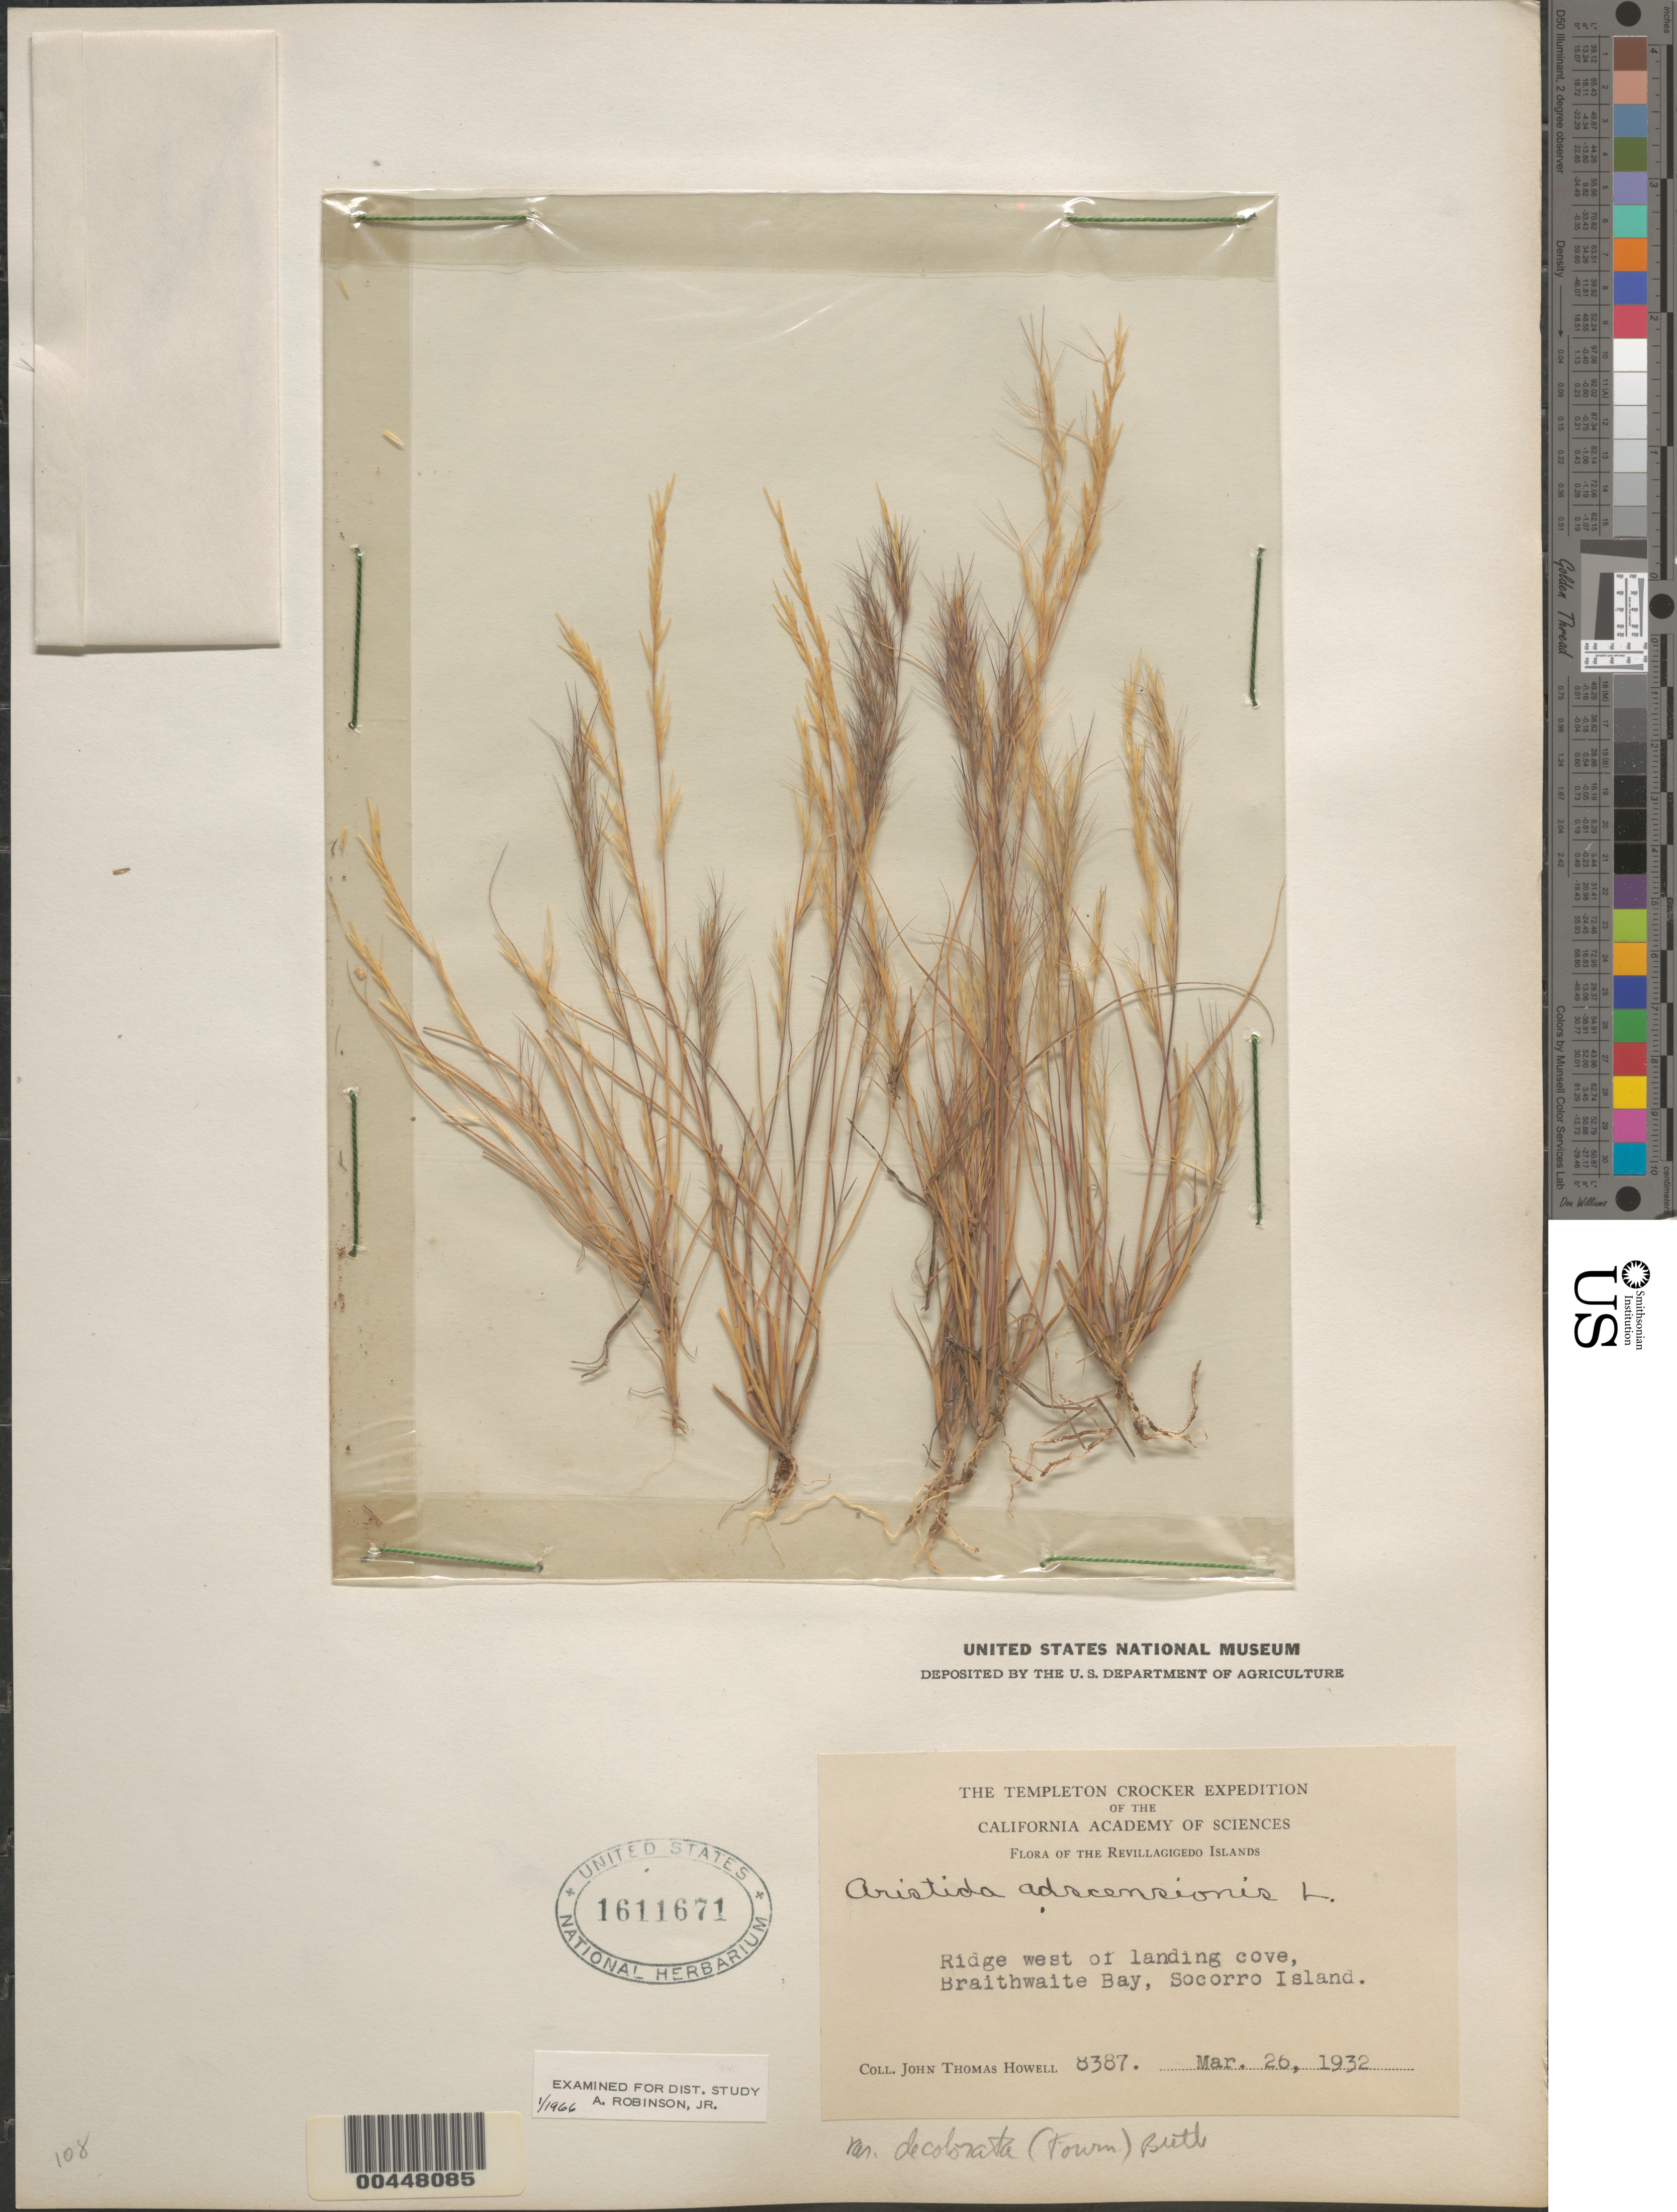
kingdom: Plantae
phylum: Tracheophyta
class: Liliopsida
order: Poales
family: Poaceae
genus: Aristida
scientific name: Aristida adscensionis var. decolorata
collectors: J. T. Howell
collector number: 8387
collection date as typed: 26 Mar 1932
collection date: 1932-03-26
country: Mexico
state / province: Colima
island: Socorro Island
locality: Ridge W of Landing Cove, Braithwaite Bay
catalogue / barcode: US 1611671